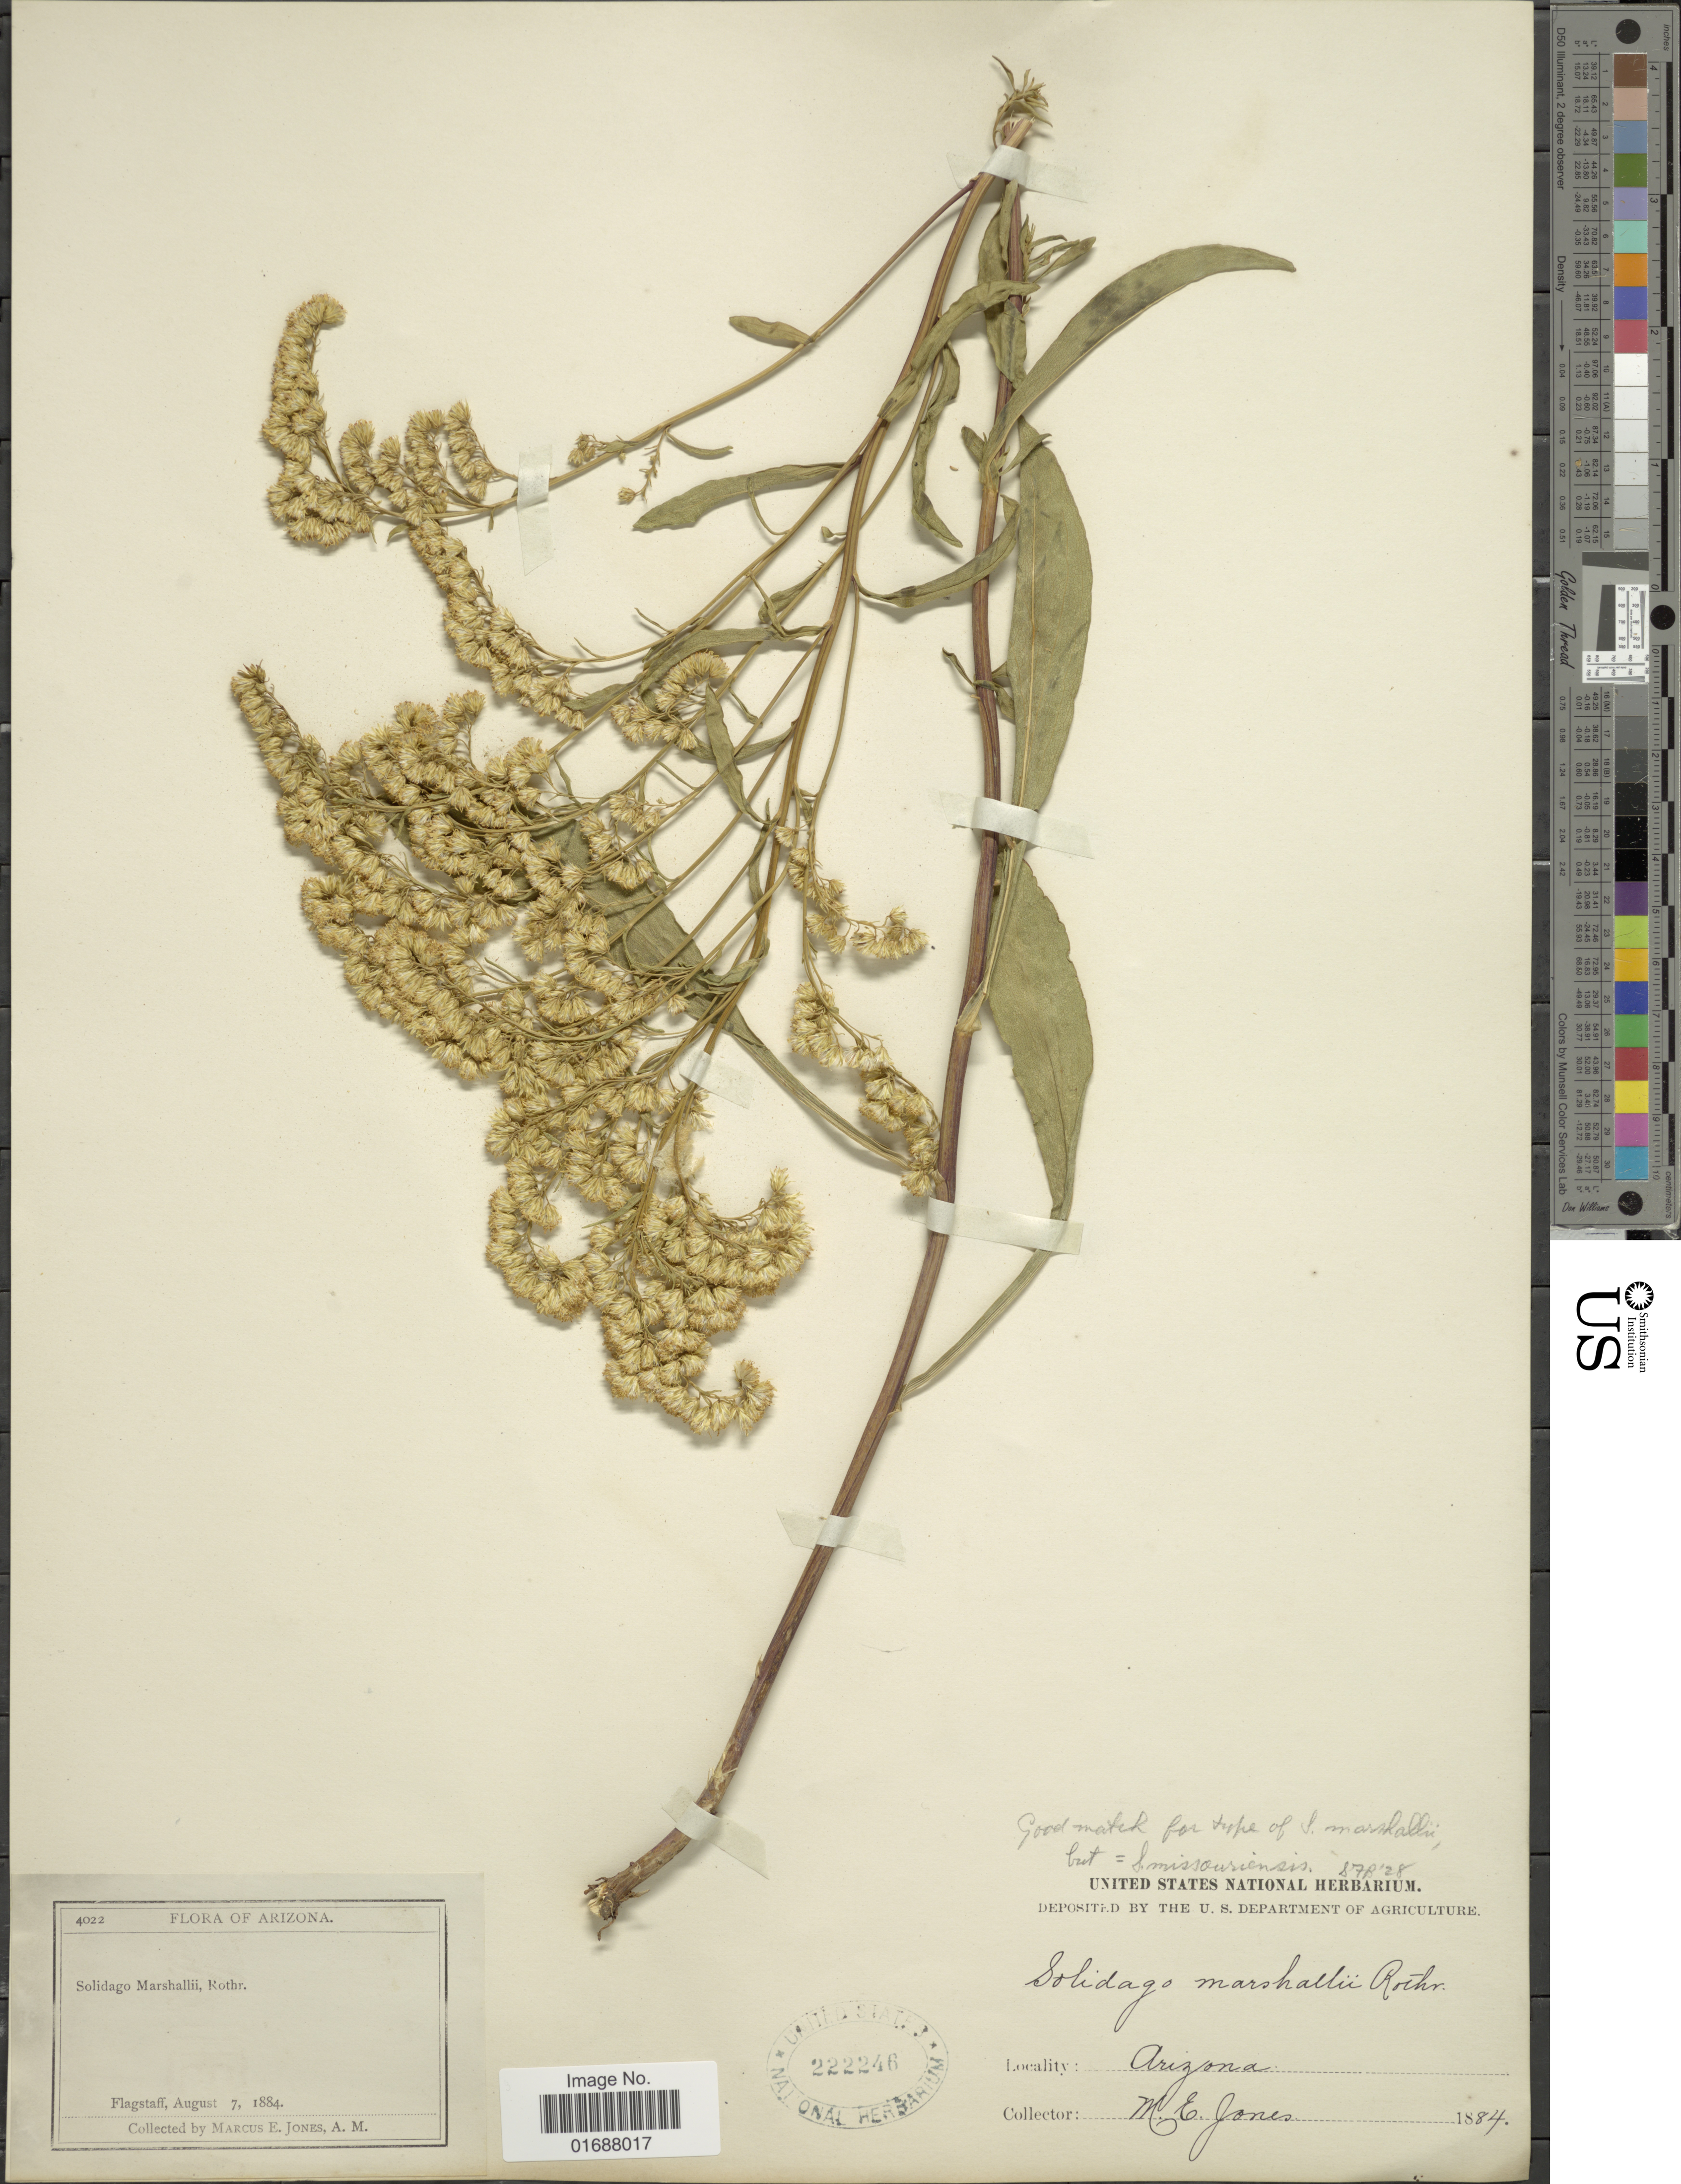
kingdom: Plantae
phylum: Tracheophyta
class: Magnoliopsida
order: Asterales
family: Asteraceae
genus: Solidago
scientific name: Solidago marshalli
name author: Rothr. in G.M. Wheeler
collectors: M. E. Jones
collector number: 4022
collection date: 1884-08-07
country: United States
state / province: Arizona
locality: Flagstaff.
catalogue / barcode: US 222246